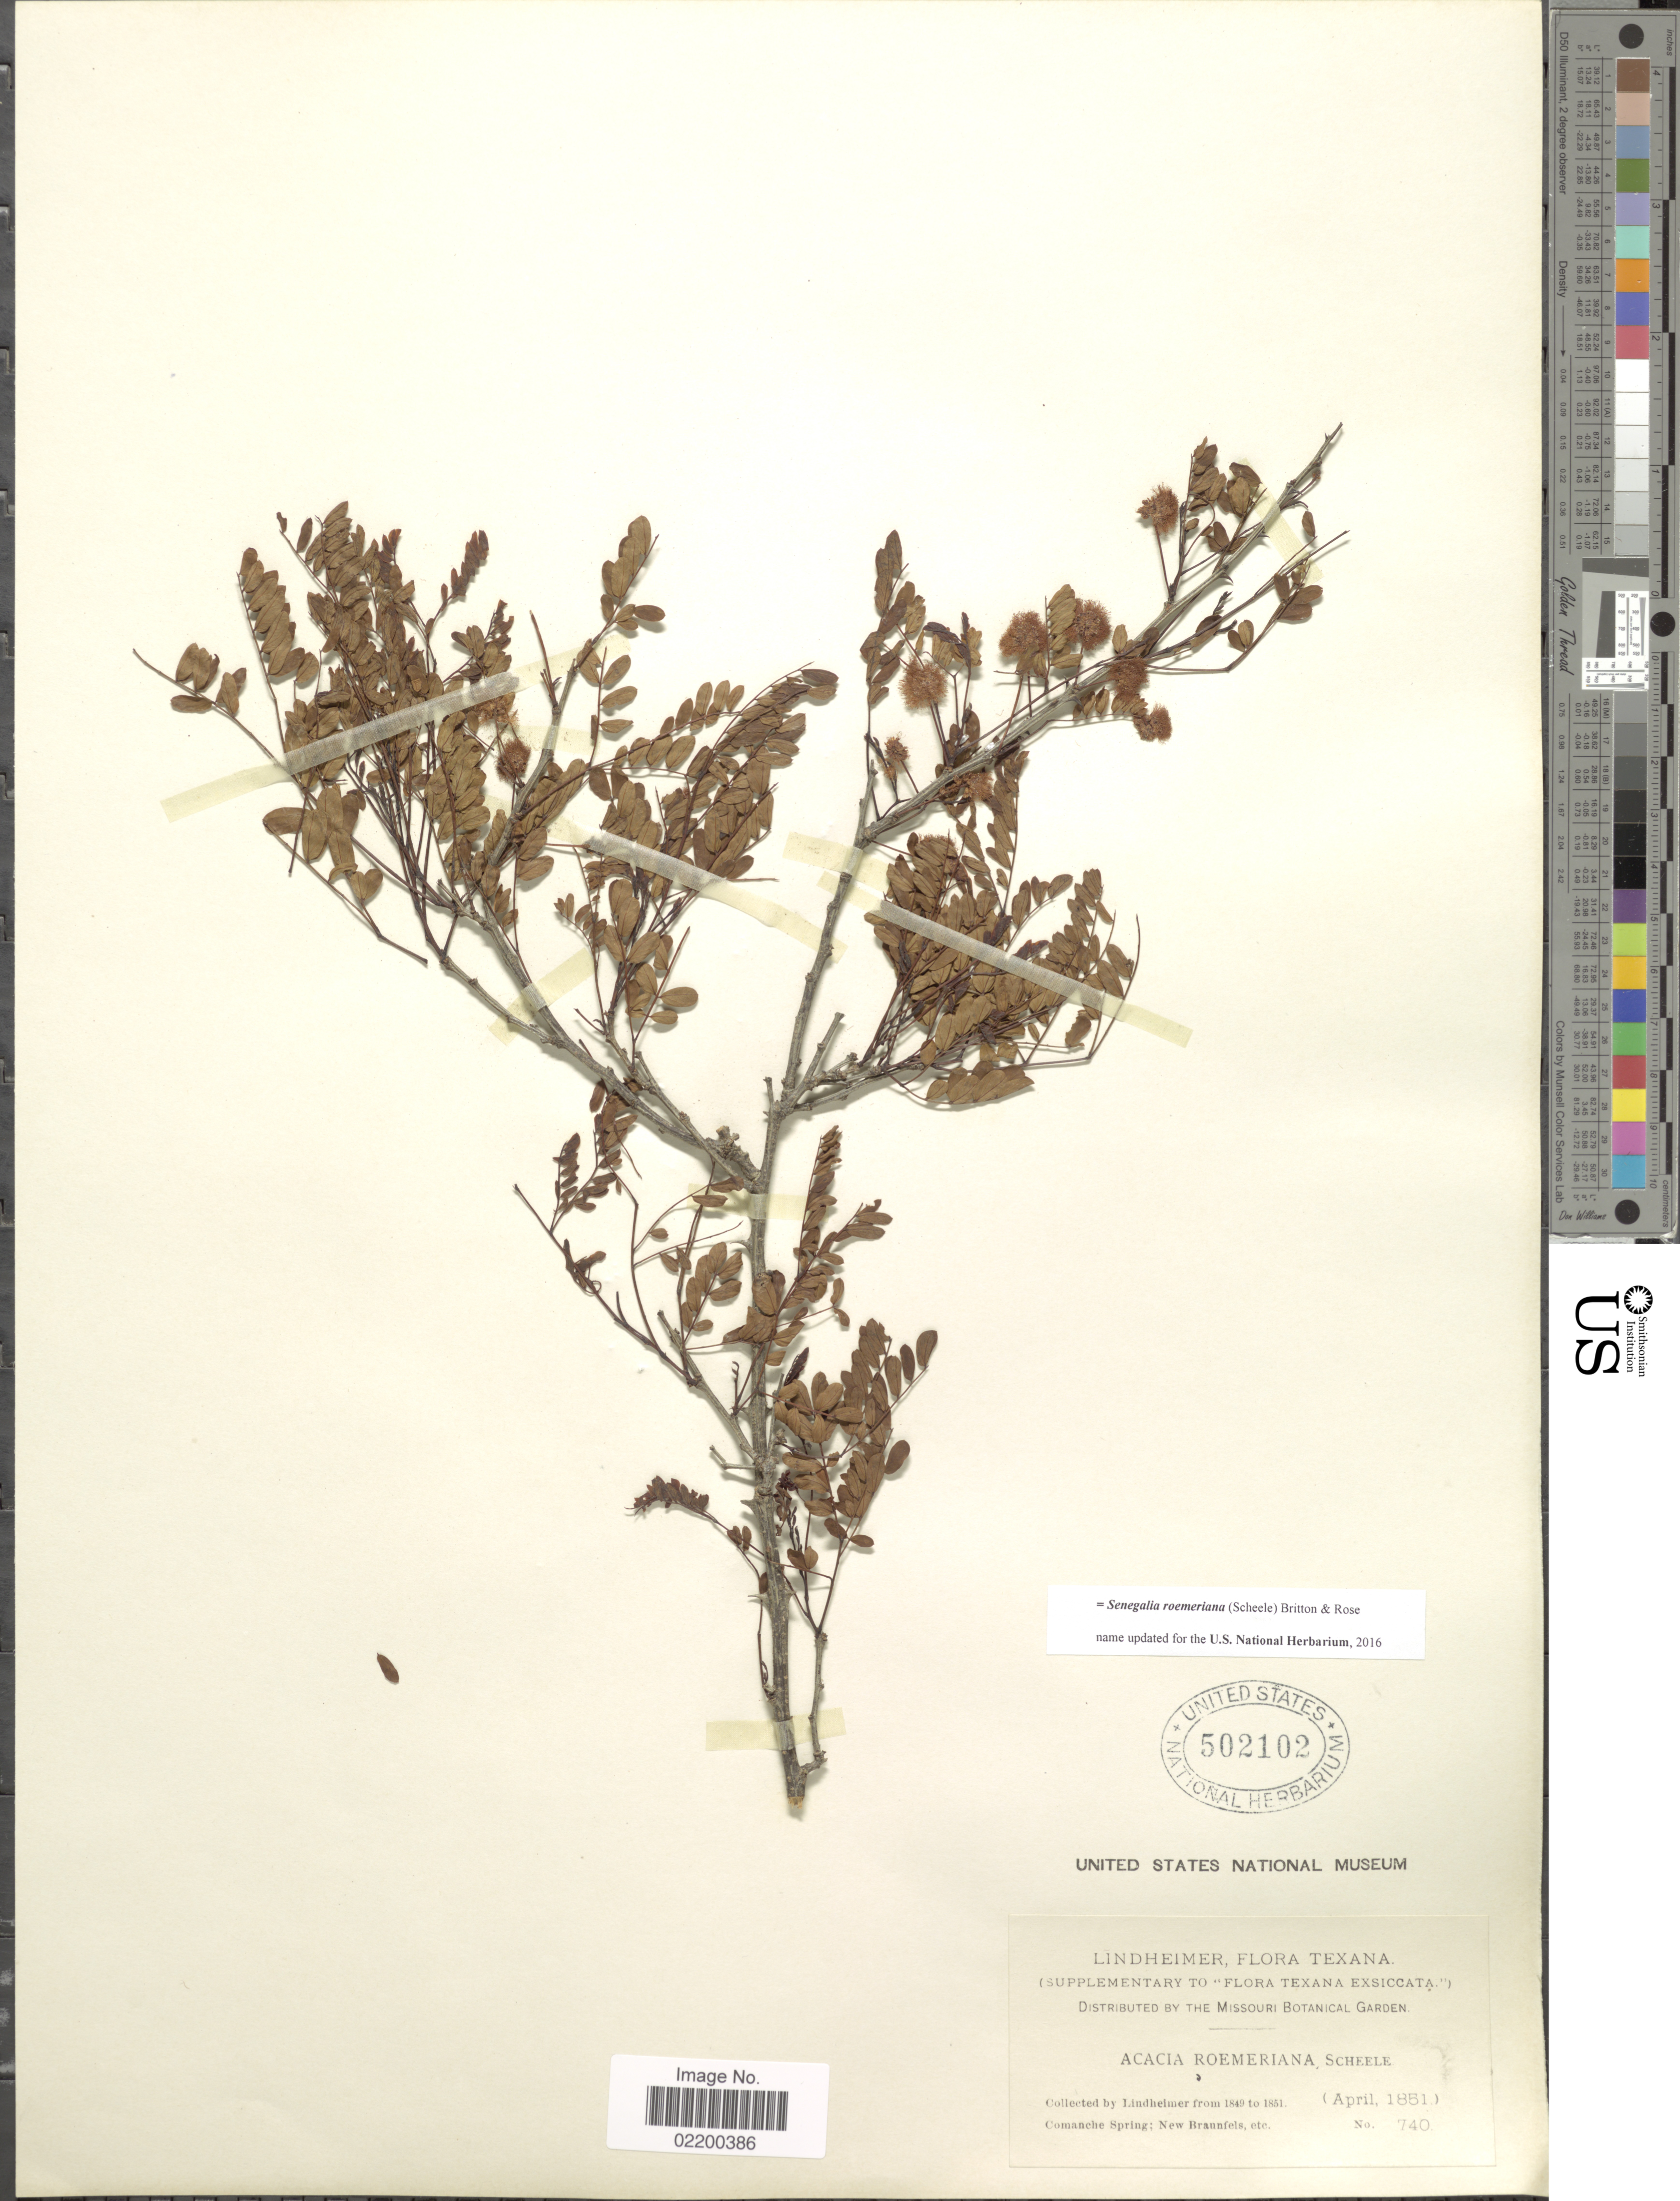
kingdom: Plantae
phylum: Tracheophyta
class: Magnoliopsida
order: Fabales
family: Fabaceae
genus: Senegalia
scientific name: Senegalia roemeriana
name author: (Scheele) Britton & Rose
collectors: -. Lindheimer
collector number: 740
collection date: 1851-04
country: United States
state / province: Texas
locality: Comanche Spring; New Braunfels, etc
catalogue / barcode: US 502102